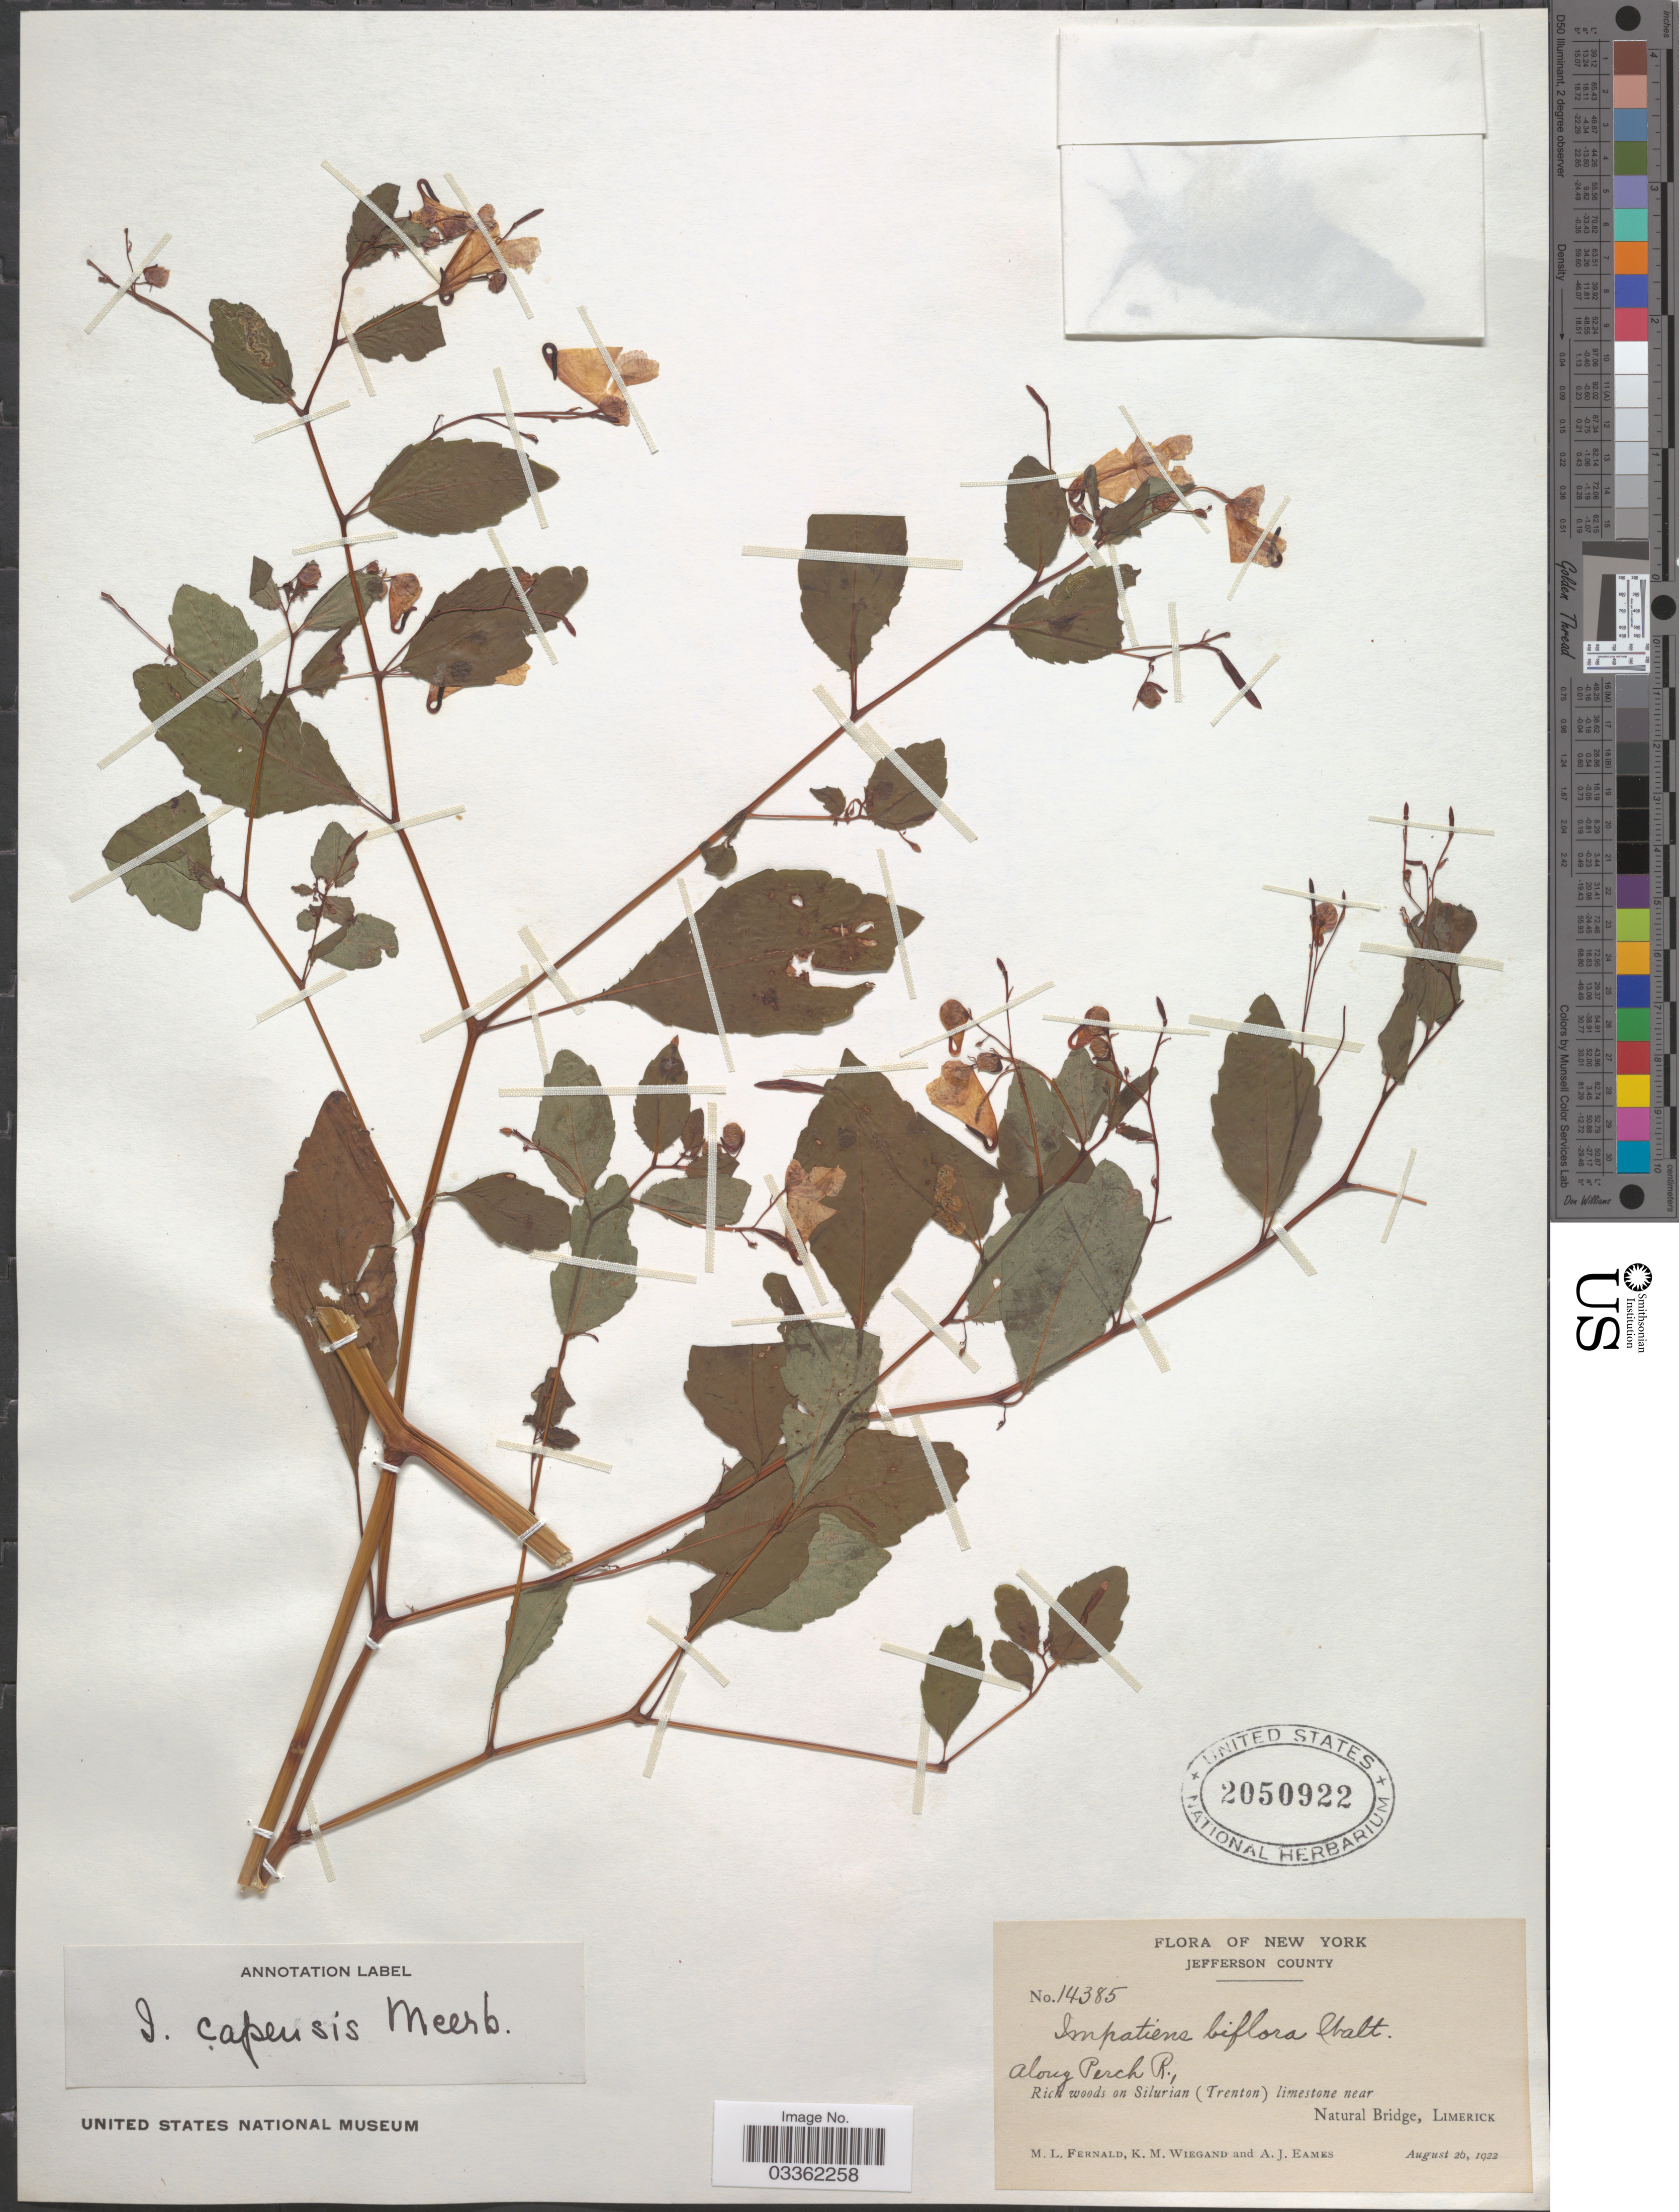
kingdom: Plantae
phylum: Tracheophyta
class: Magnoliopsida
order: Ericales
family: Balsaminaceae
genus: Impatiens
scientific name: Impatiens capensis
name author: Meerb.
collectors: M. L. Fernald, K. M. Wiegand & A. J. Eames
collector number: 14385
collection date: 1922-08-26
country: United States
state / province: New York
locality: Jefferson County, Along Perch R., Natural Bridge, Limerick.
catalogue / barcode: US 2050922